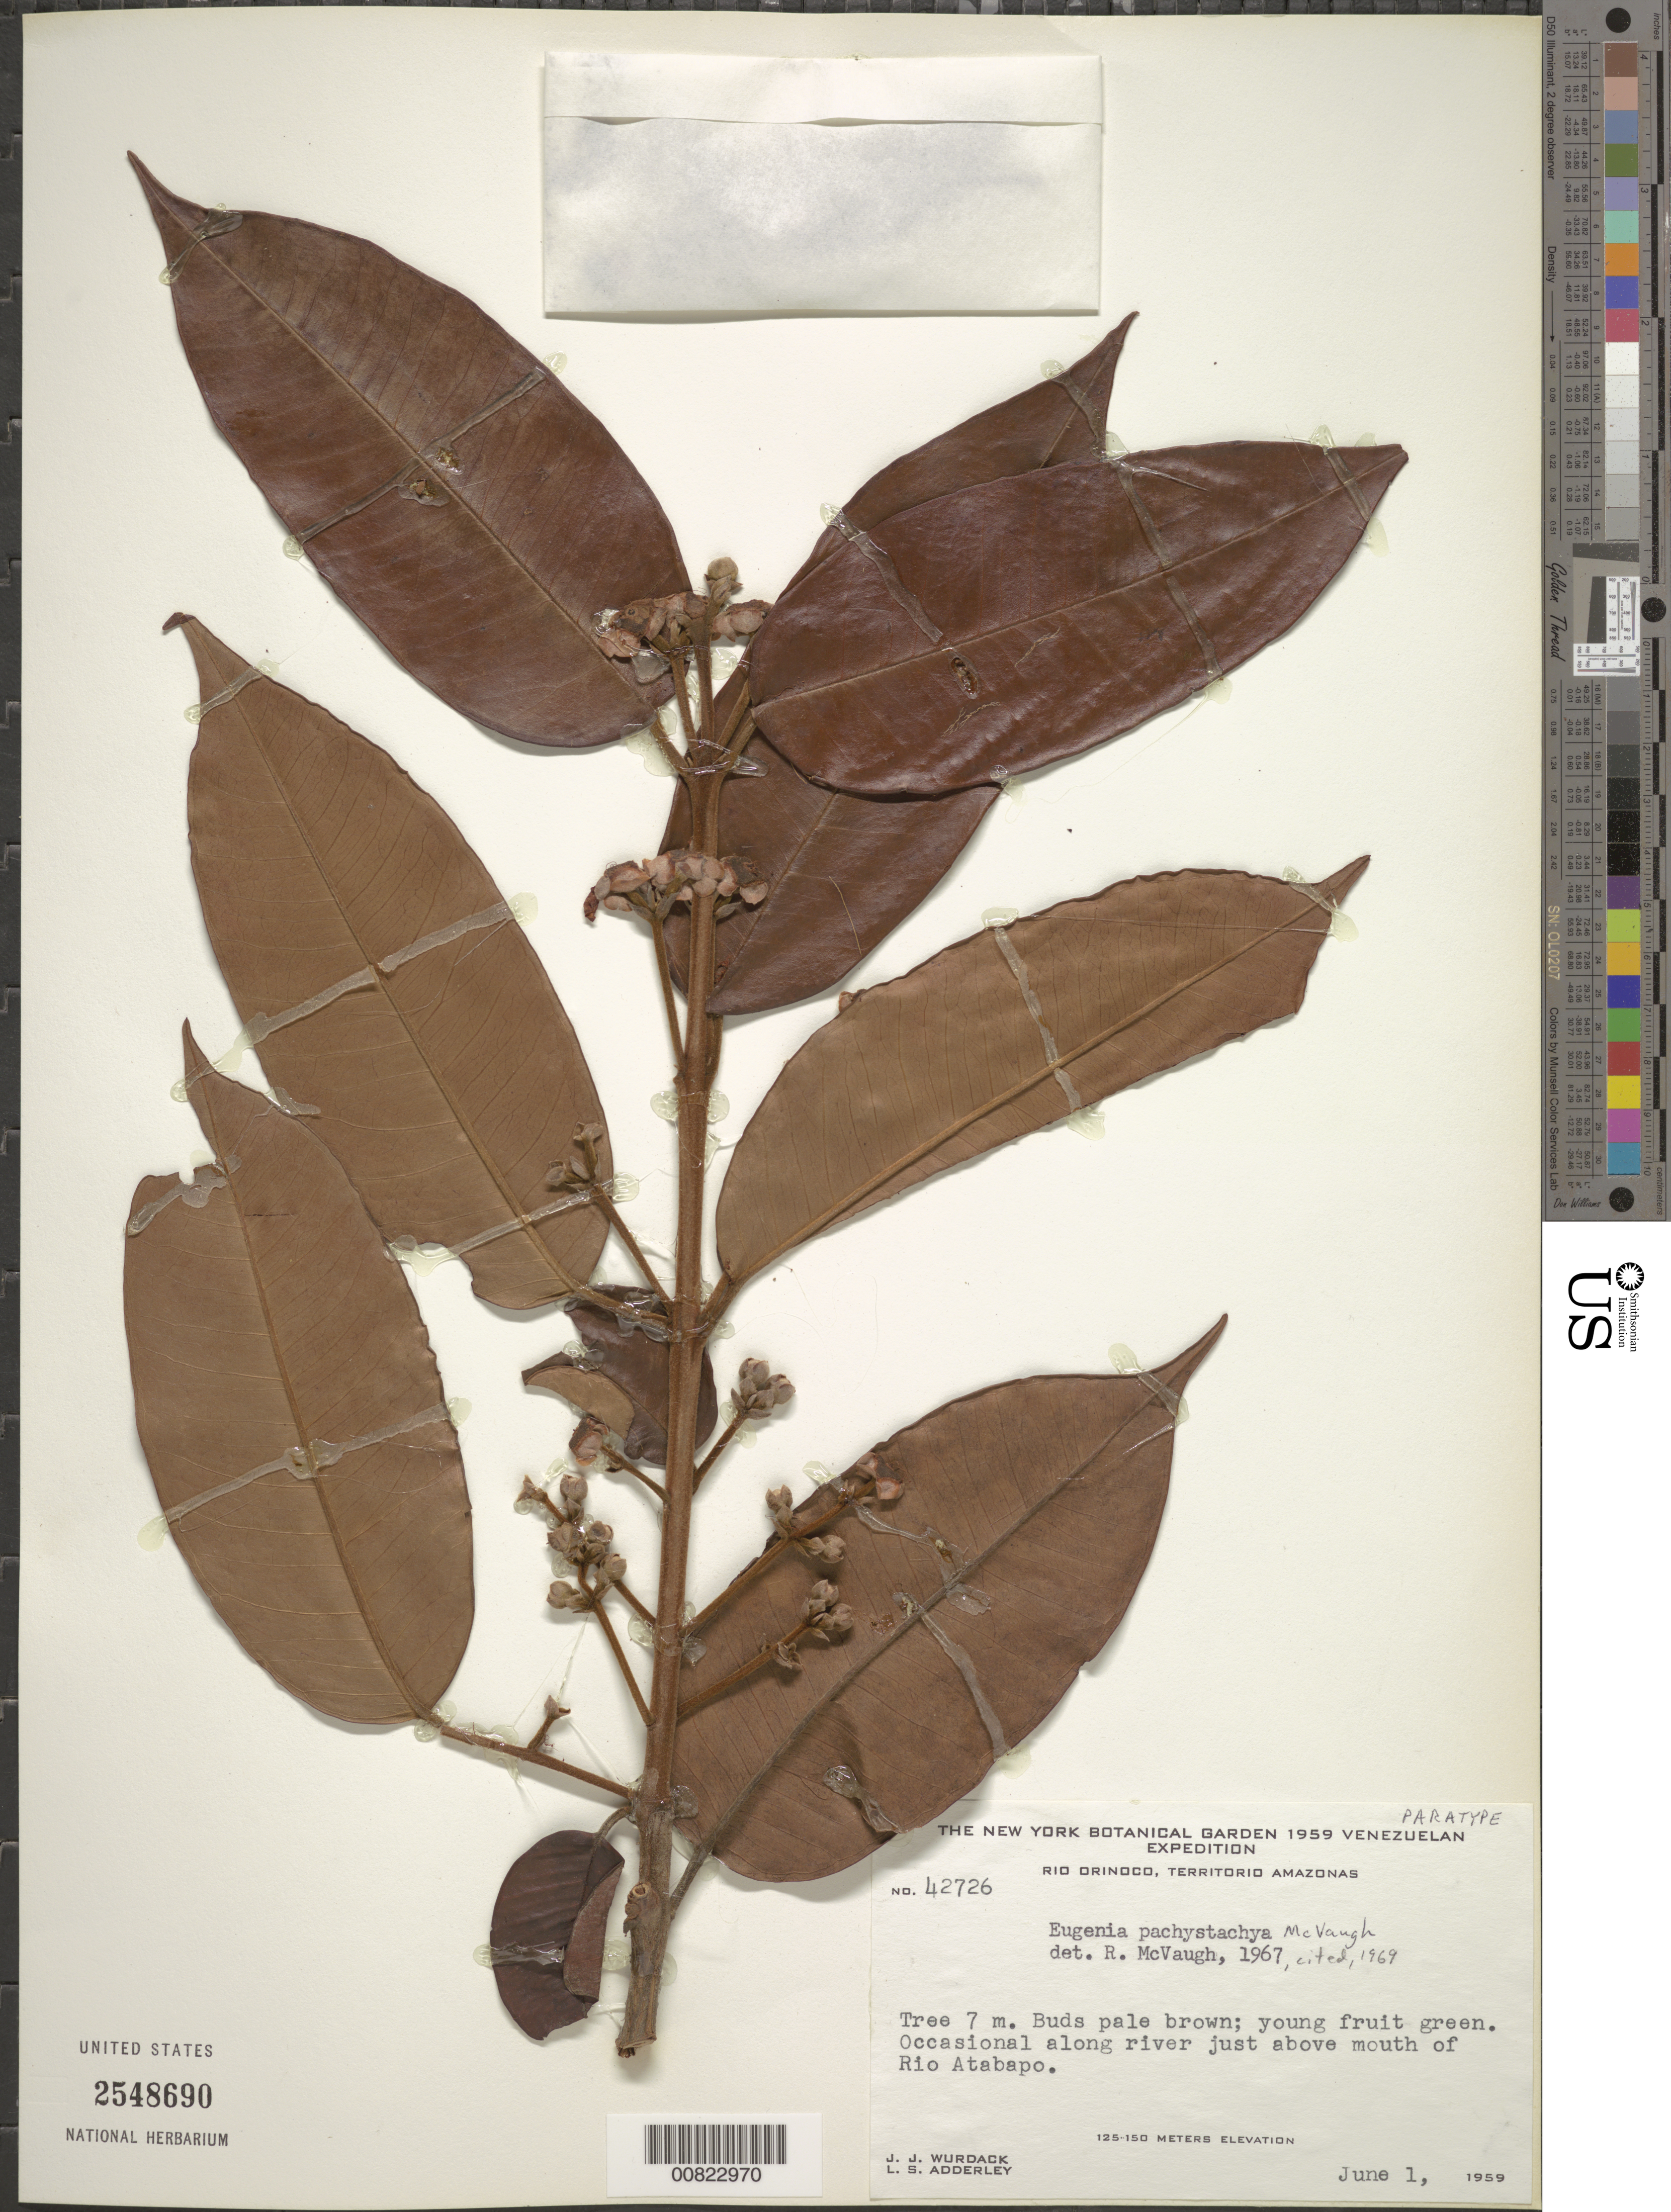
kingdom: Plantae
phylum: Tracheophyta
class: Magnoliopsida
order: Myrtales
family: Myrtaceae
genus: Eugenia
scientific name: Eugenia pachystachya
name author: McVaugh in Maguire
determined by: McVaugh, R.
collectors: J. J. Wurdack & L. S. Adderley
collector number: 42726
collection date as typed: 1-Jun-59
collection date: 1959-06-01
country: Venezuela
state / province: Amazonas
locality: Rio Orinoco, Río Atabapo, just above mouth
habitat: Along river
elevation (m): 125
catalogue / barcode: US 2548690